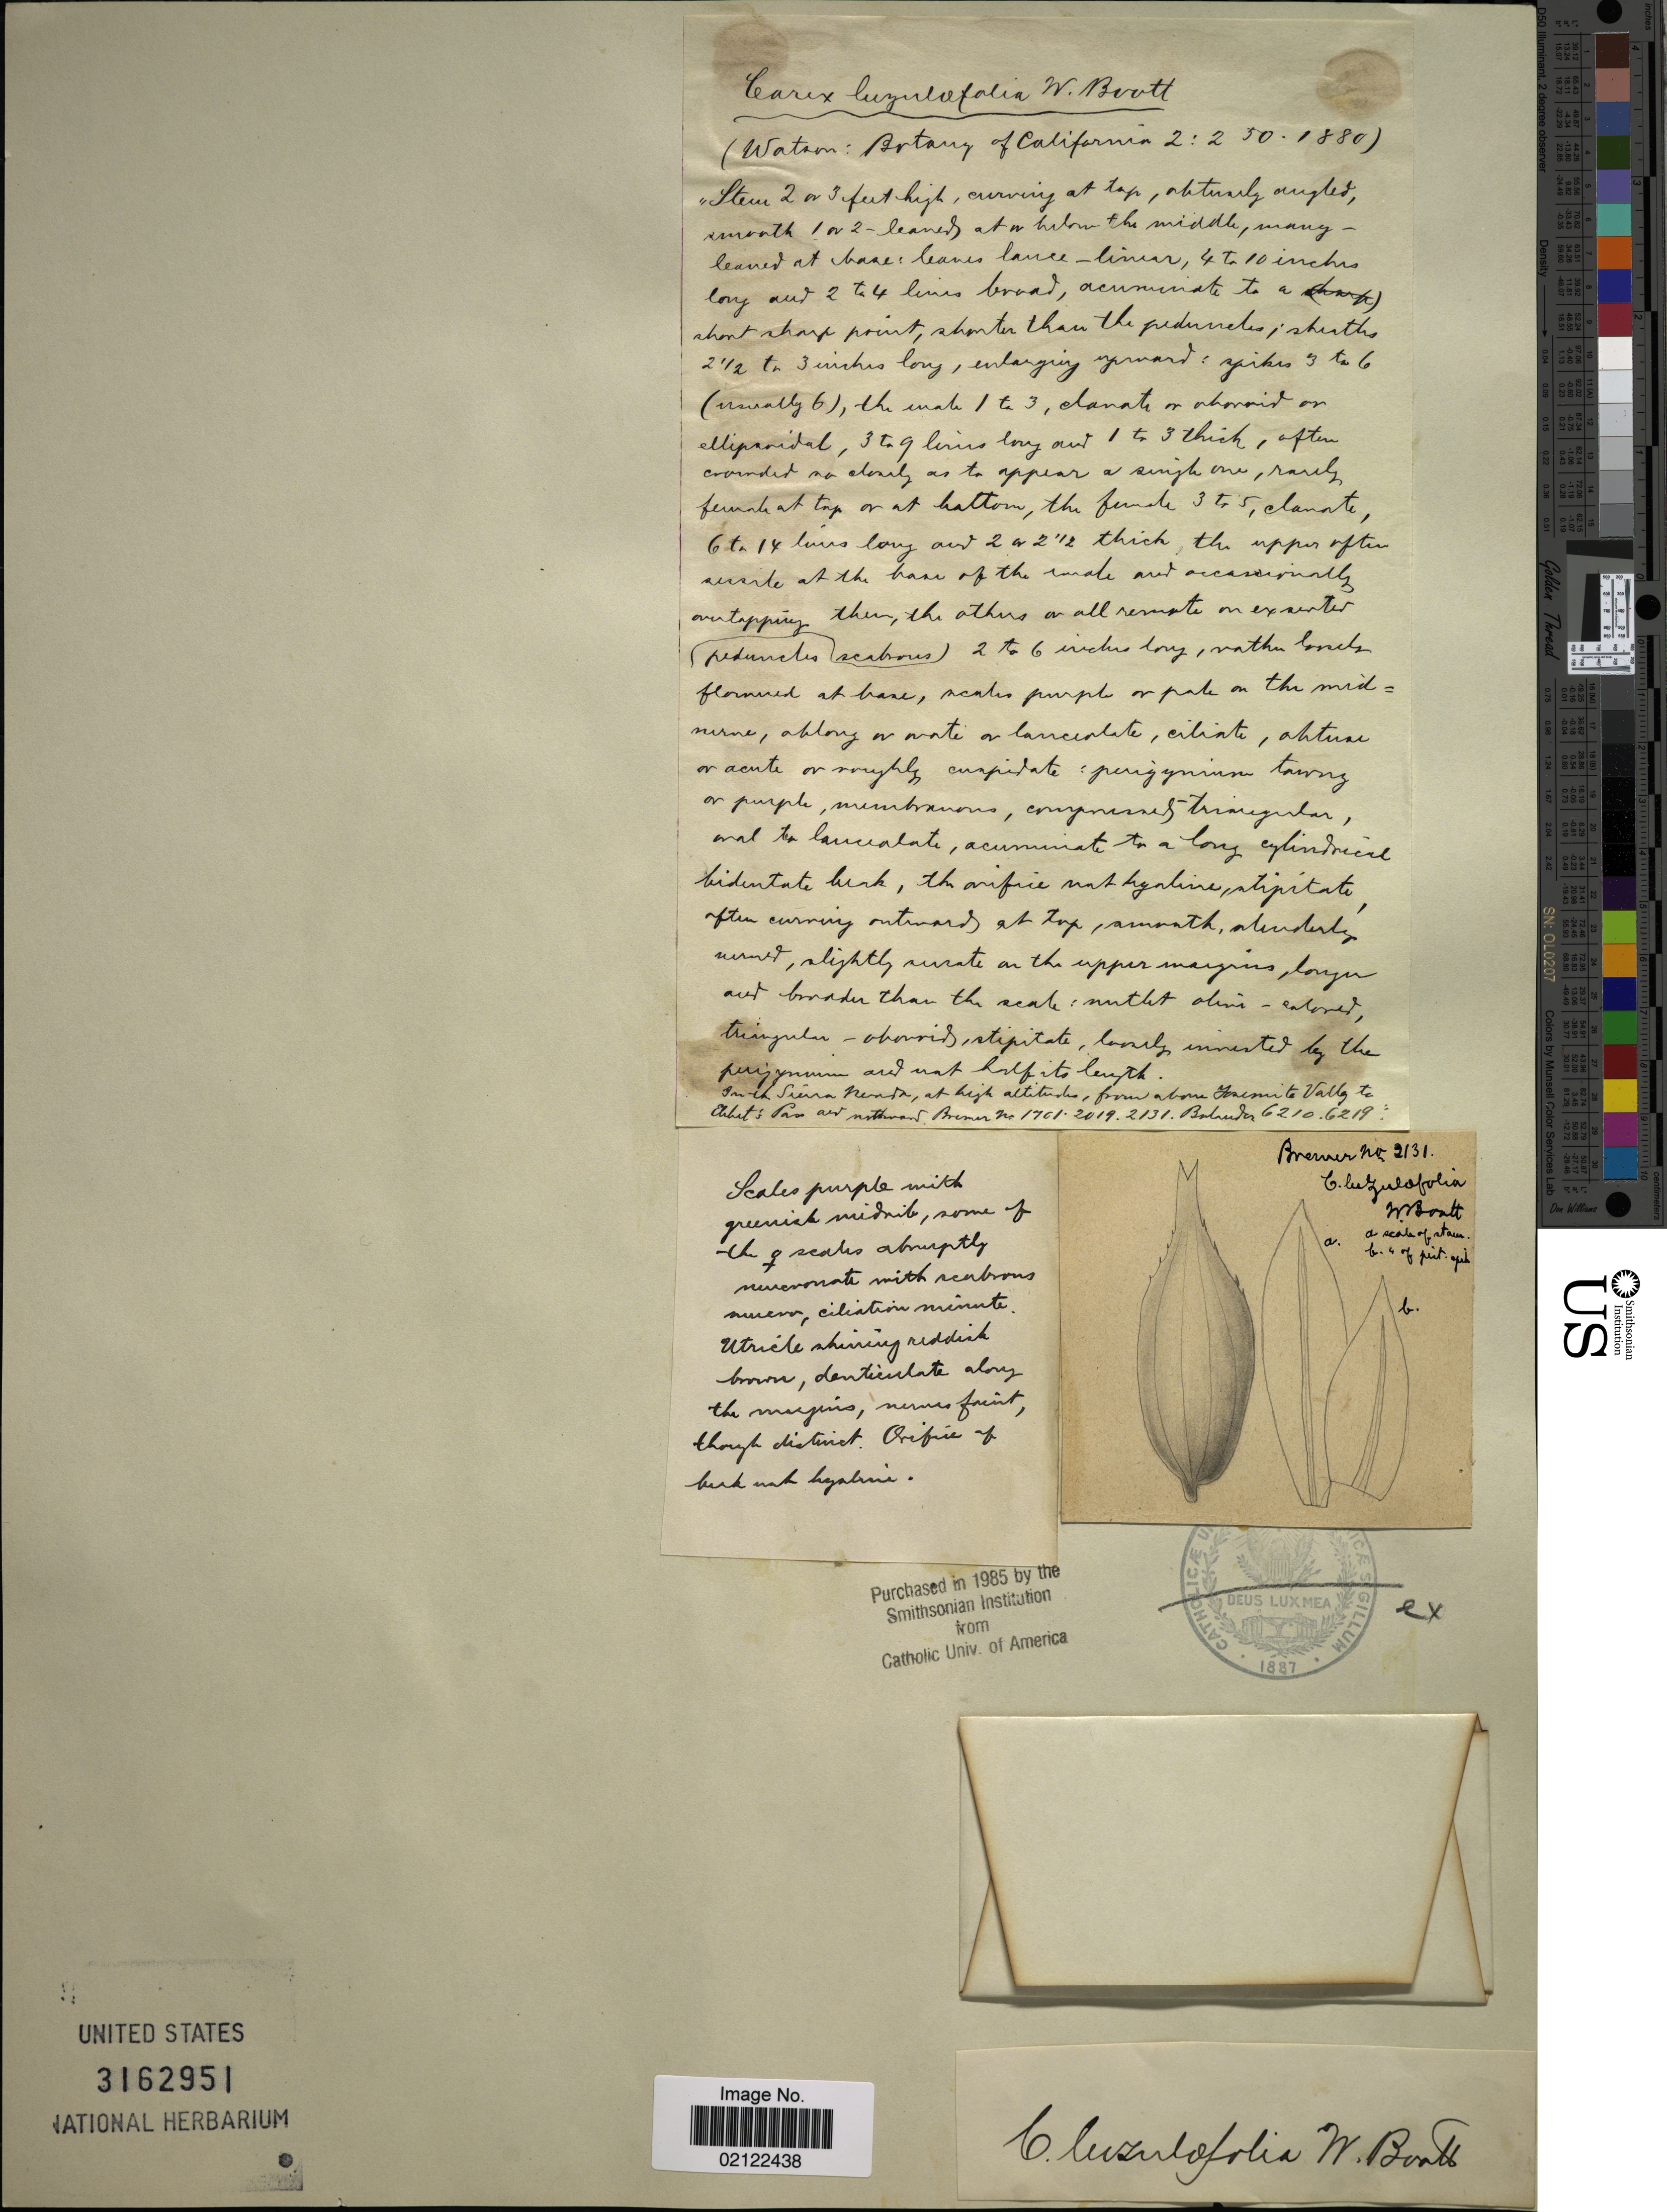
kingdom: Plantae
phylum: Tracheophyta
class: Liliopsida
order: Poales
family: Cyperaceae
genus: Carex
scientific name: Carex luzulifolia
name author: W. Boott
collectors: -. Brewer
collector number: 2131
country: United States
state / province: California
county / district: Mariposa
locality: Yosemite Valley to Ebbet's Pass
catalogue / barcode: US 3162951